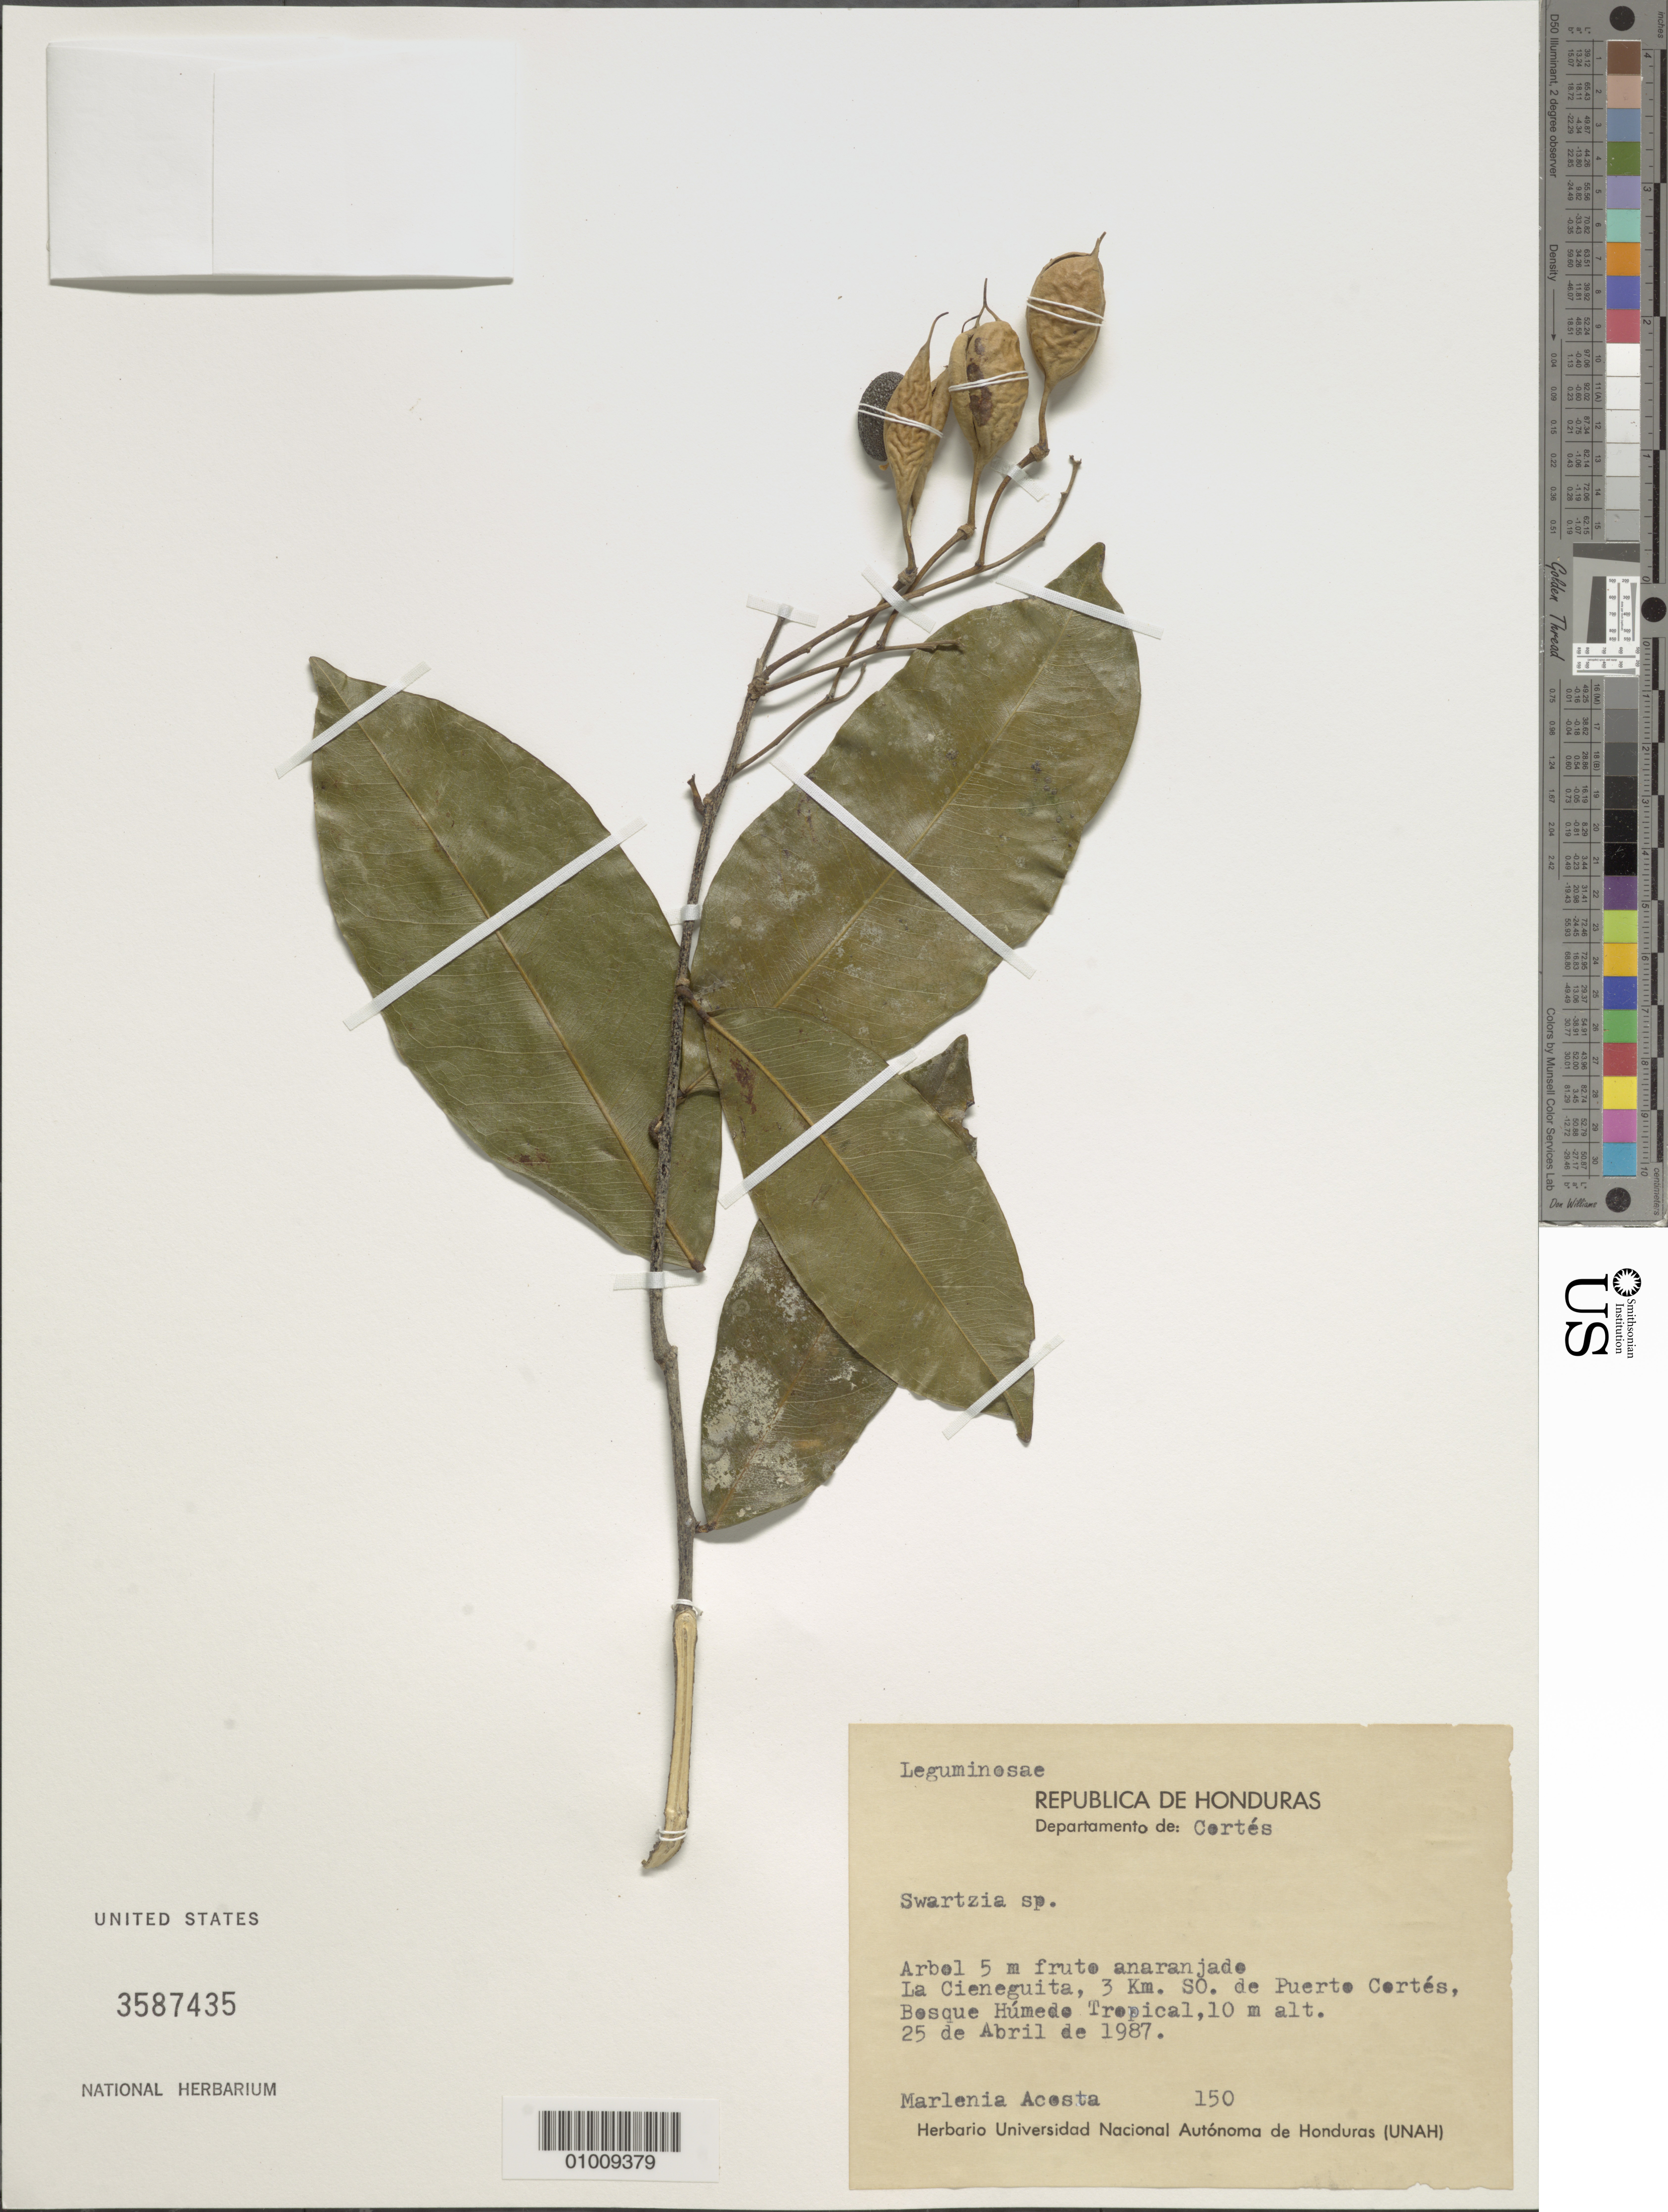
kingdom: Plantae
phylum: Tracheophyta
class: Magnoliopsida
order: Fabales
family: Fabaceae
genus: Swartzia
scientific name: Swartzia sp.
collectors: M. Acosta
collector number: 150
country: Honduras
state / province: Cortés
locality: La Cieneguita, S of Puerto Cortes, Bosque Humedo Tropical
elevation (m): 10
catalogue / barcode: US 3587435